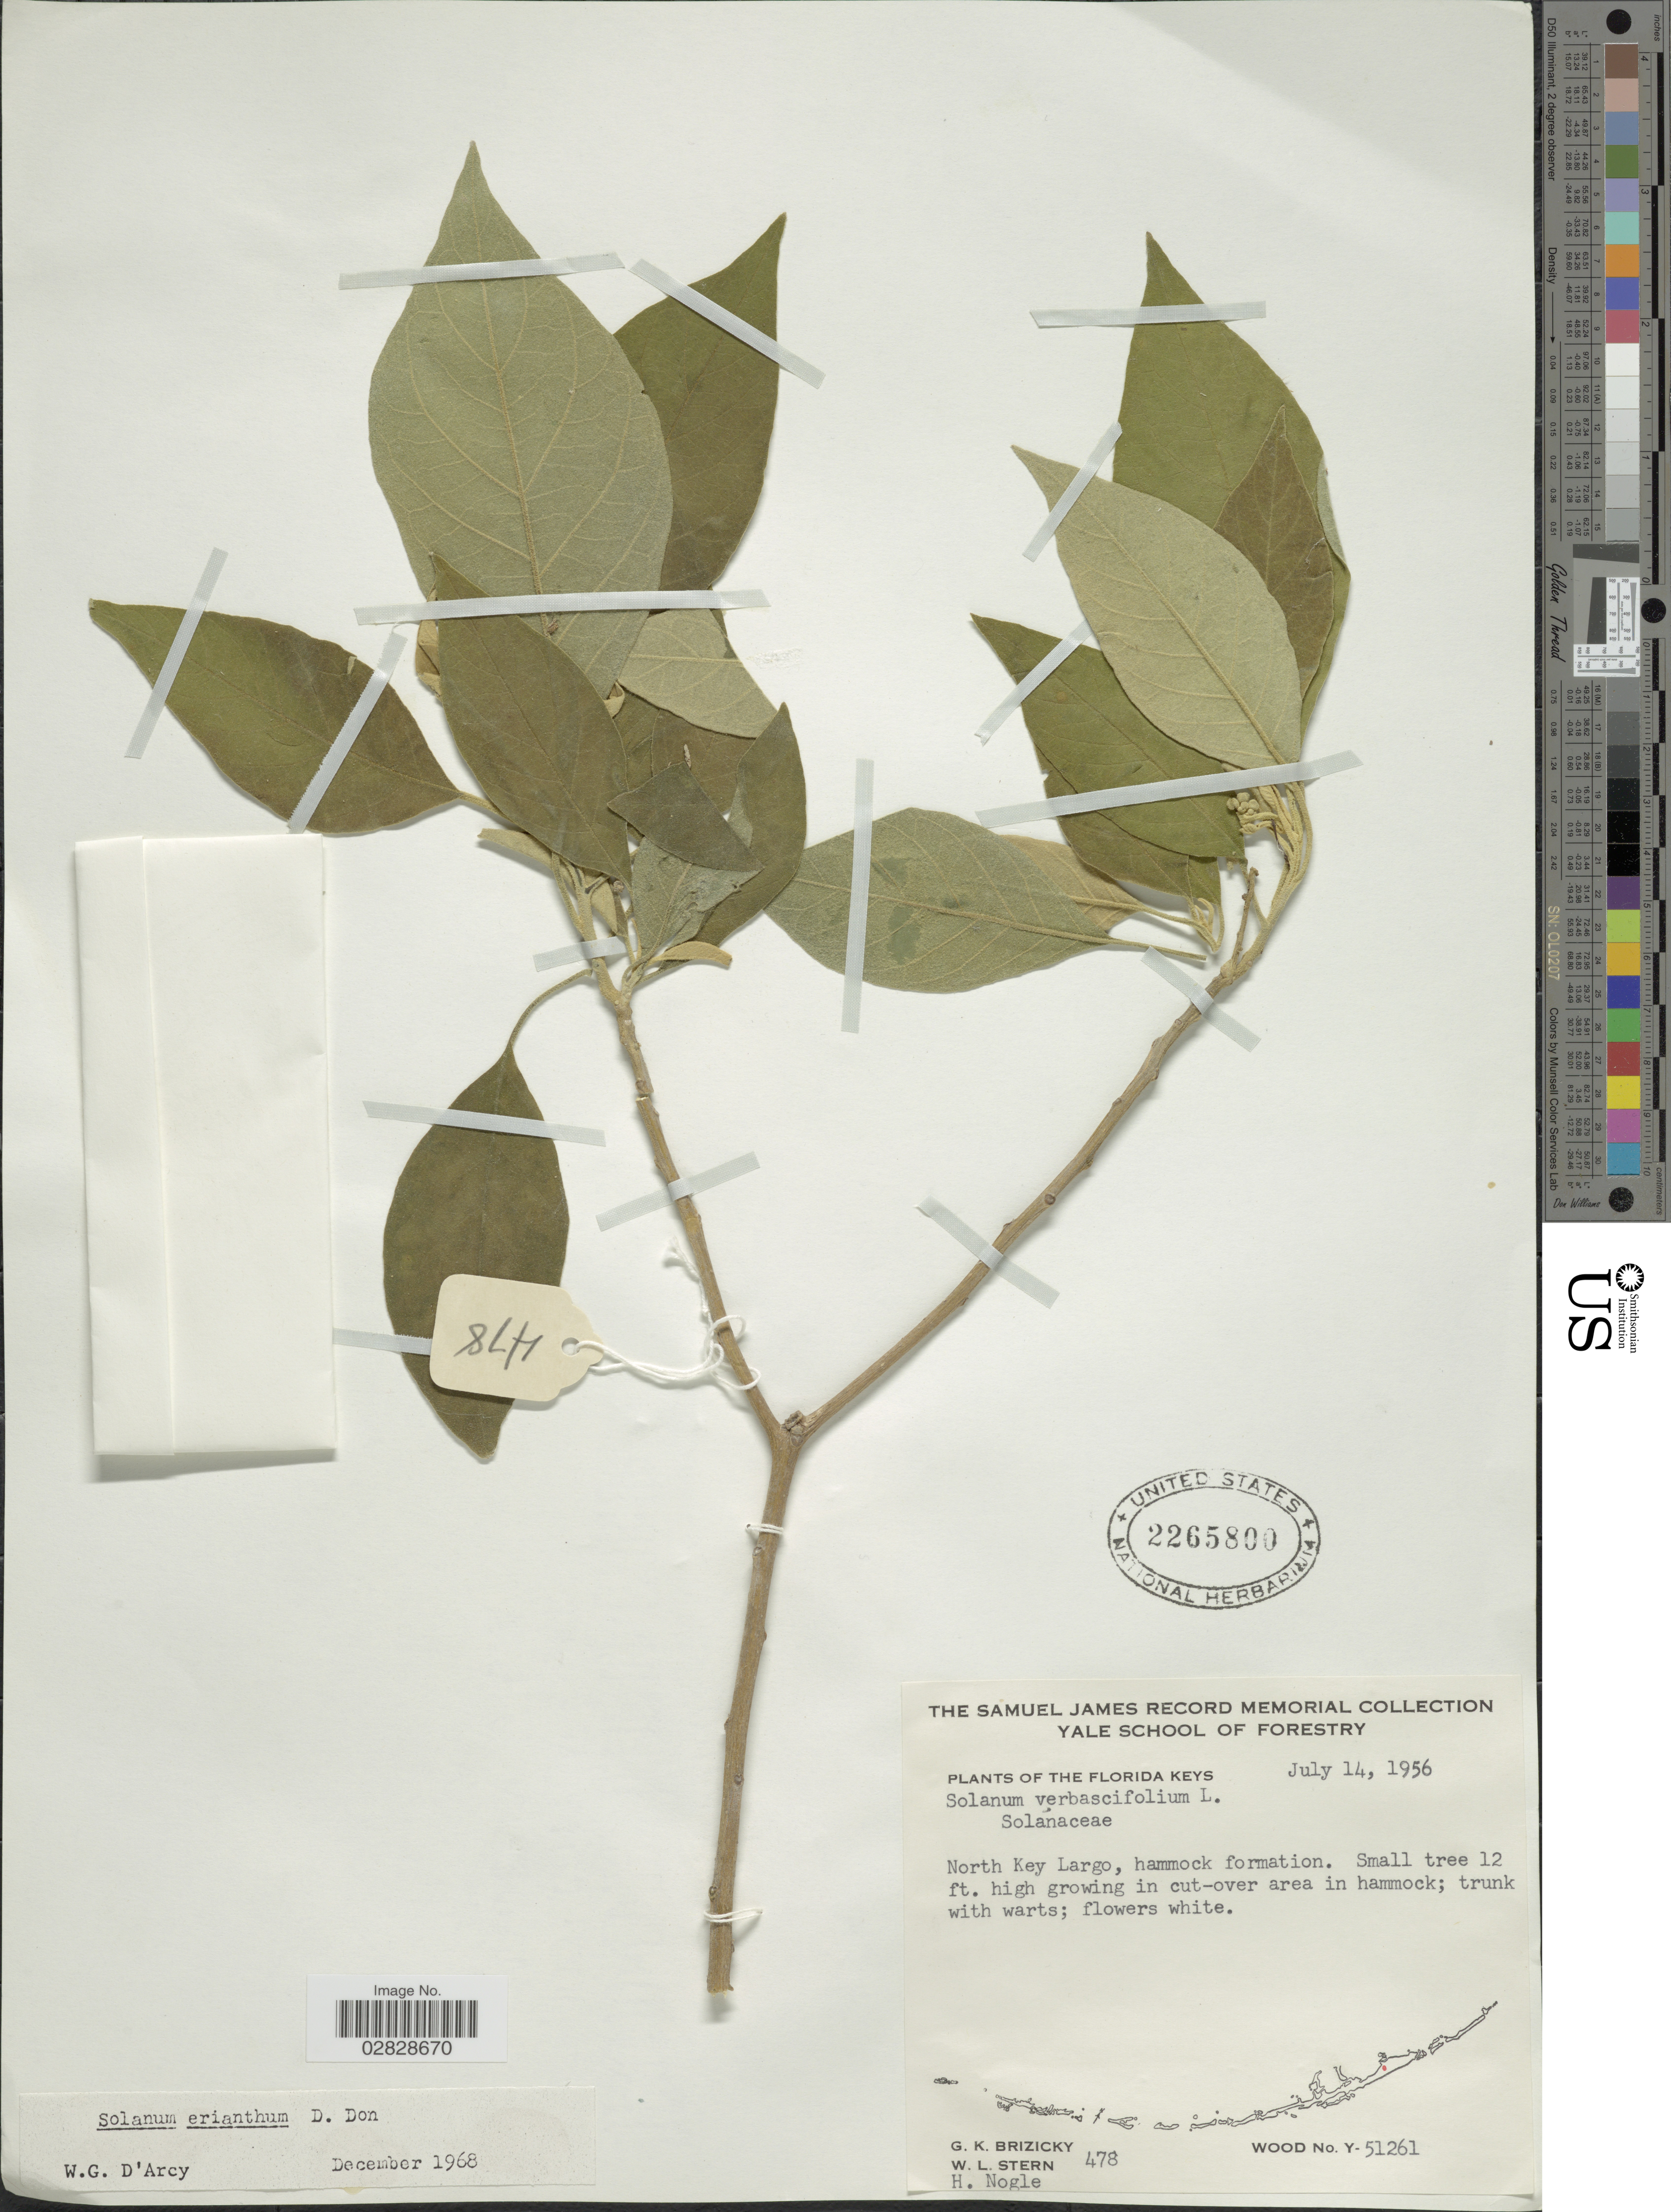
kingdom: Plantae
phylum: Tracheophyta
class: Magnoliopsida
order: Solanales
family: Solanaceae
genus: Solanum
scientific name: Solanum erianthum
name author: D. Don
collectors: G. K. Brizicky, W. L. Stern & H. Nogle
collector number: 478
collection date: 1956-07-14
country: United States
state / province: Florida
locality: The Florida Keys. North Key Largo, hammock formation.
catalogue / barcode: US 2265800